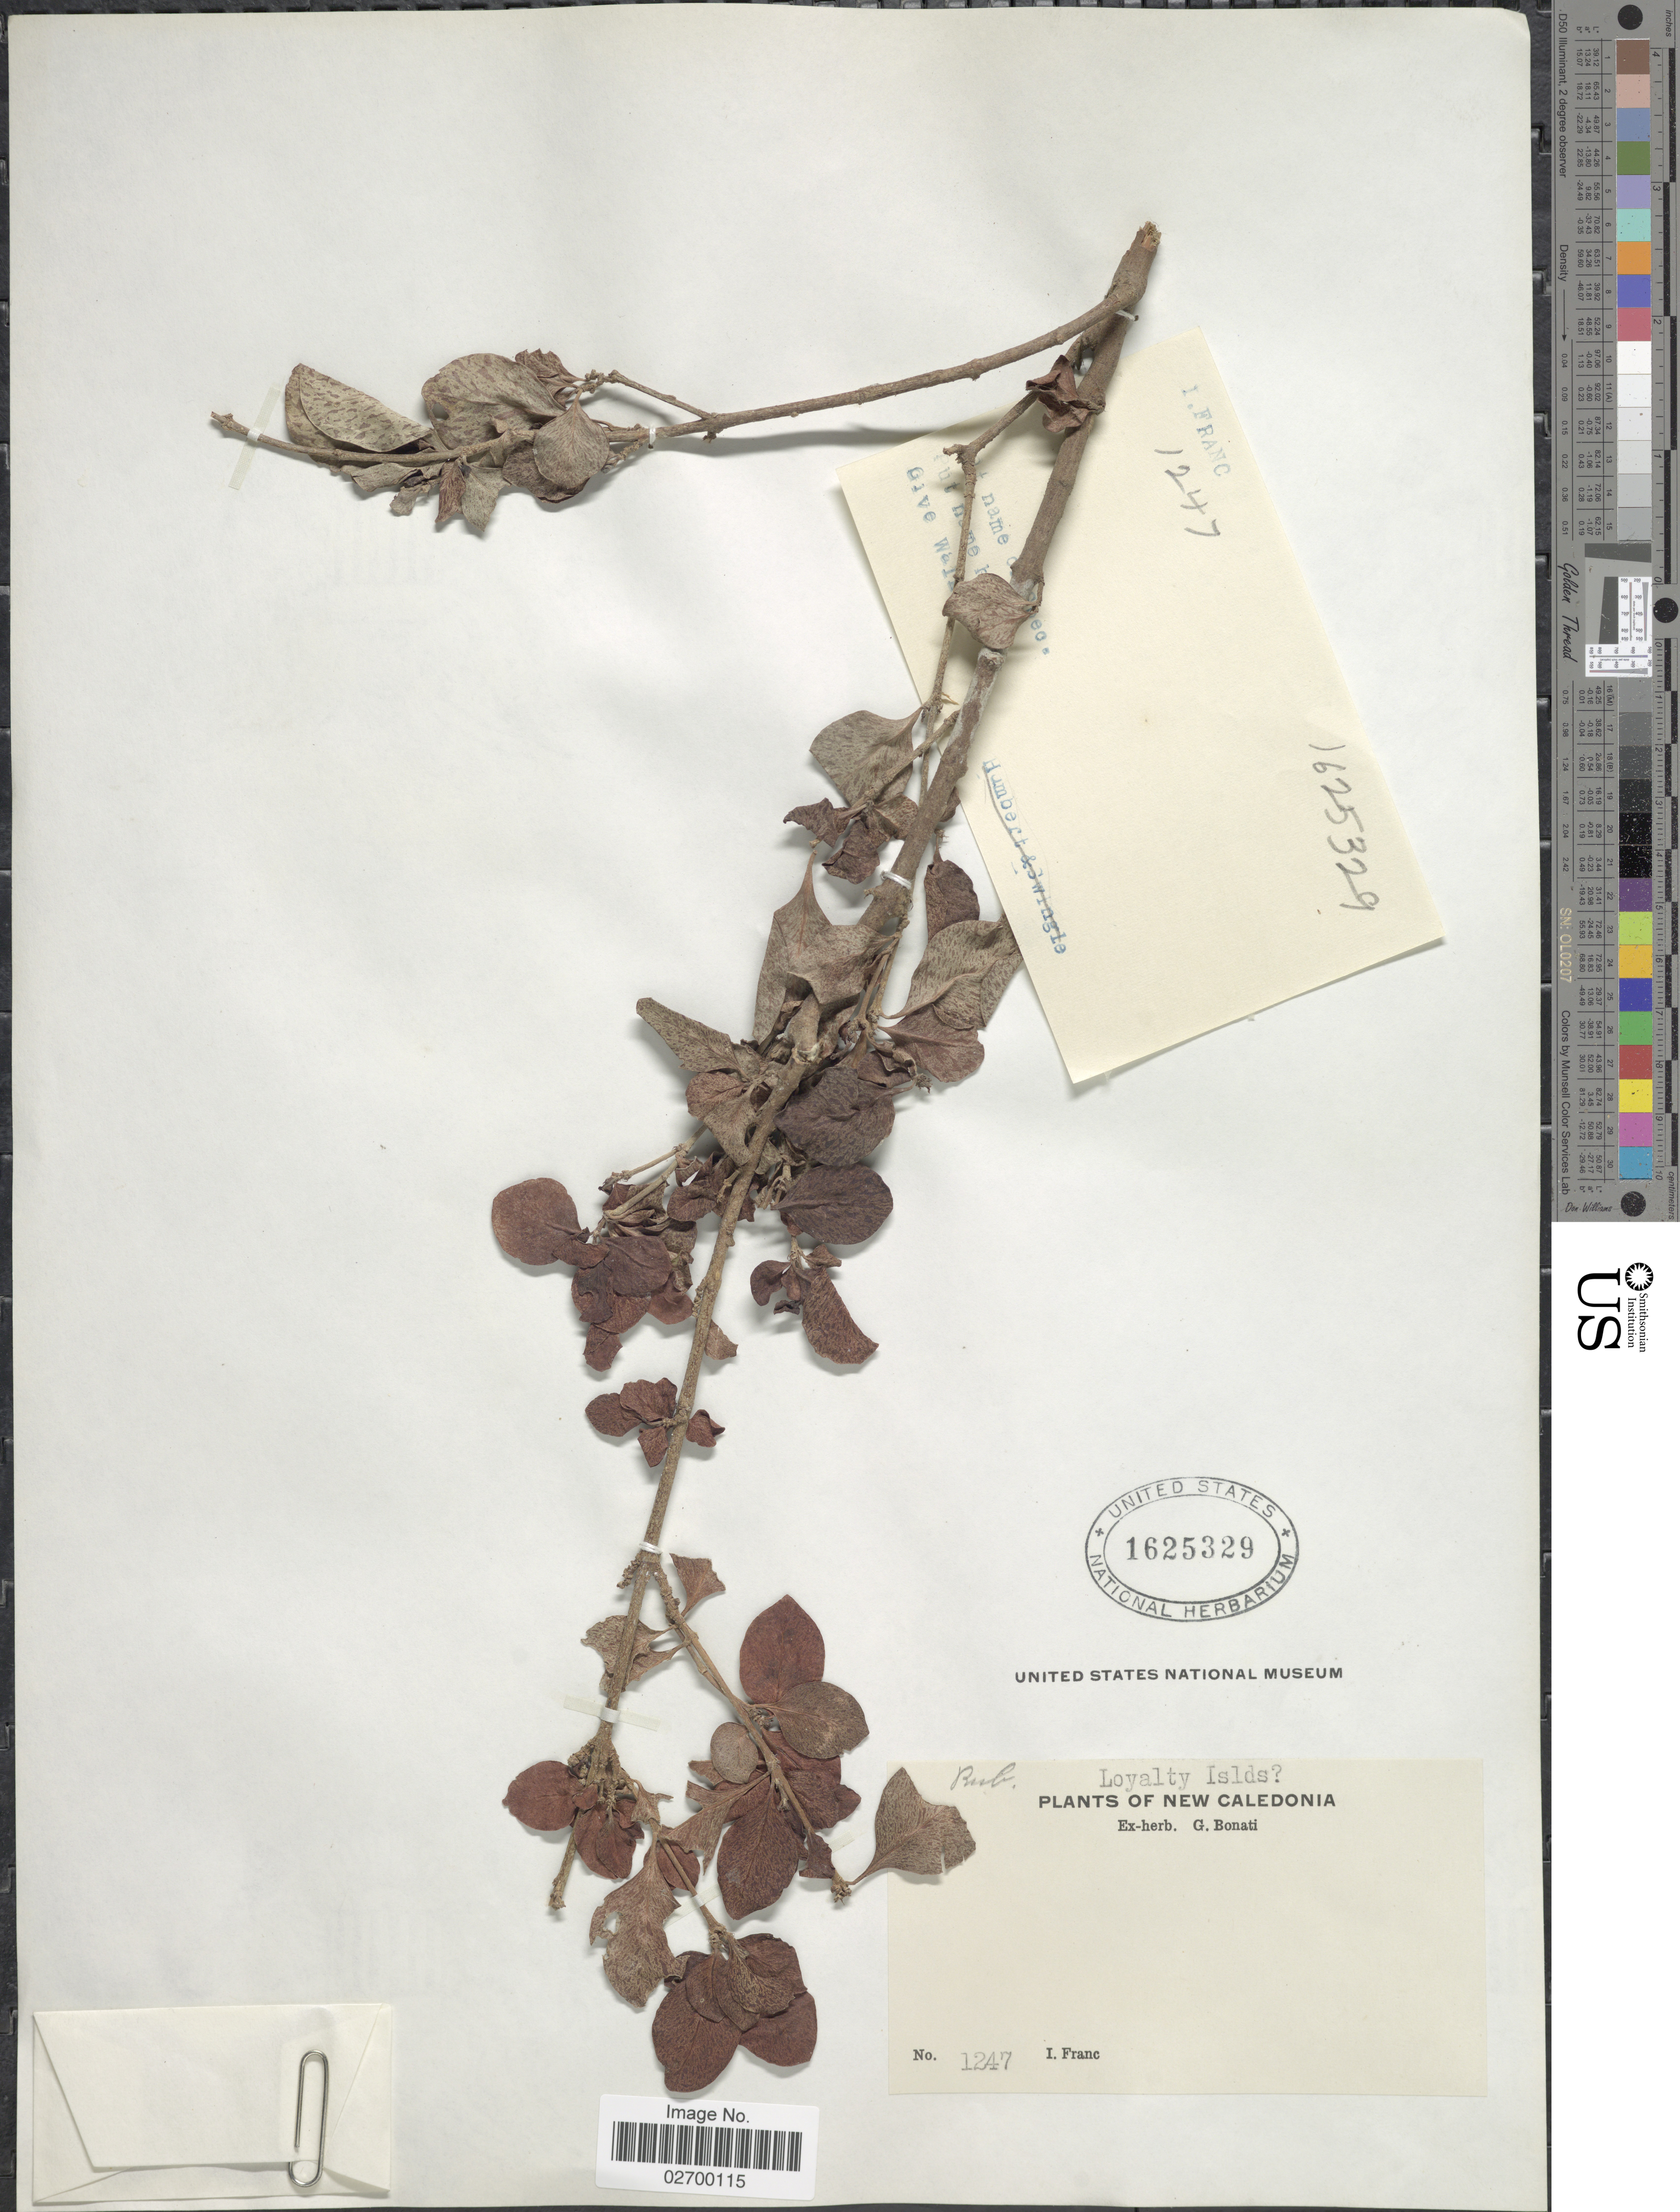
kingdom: Plantae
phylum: Tracheophyta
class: Magnoliopsida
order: Gentianales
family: Rubiaceae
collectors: I. Franc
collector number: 1247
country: New Caledonia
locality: Loyalty Islands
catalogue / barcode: US 1625329